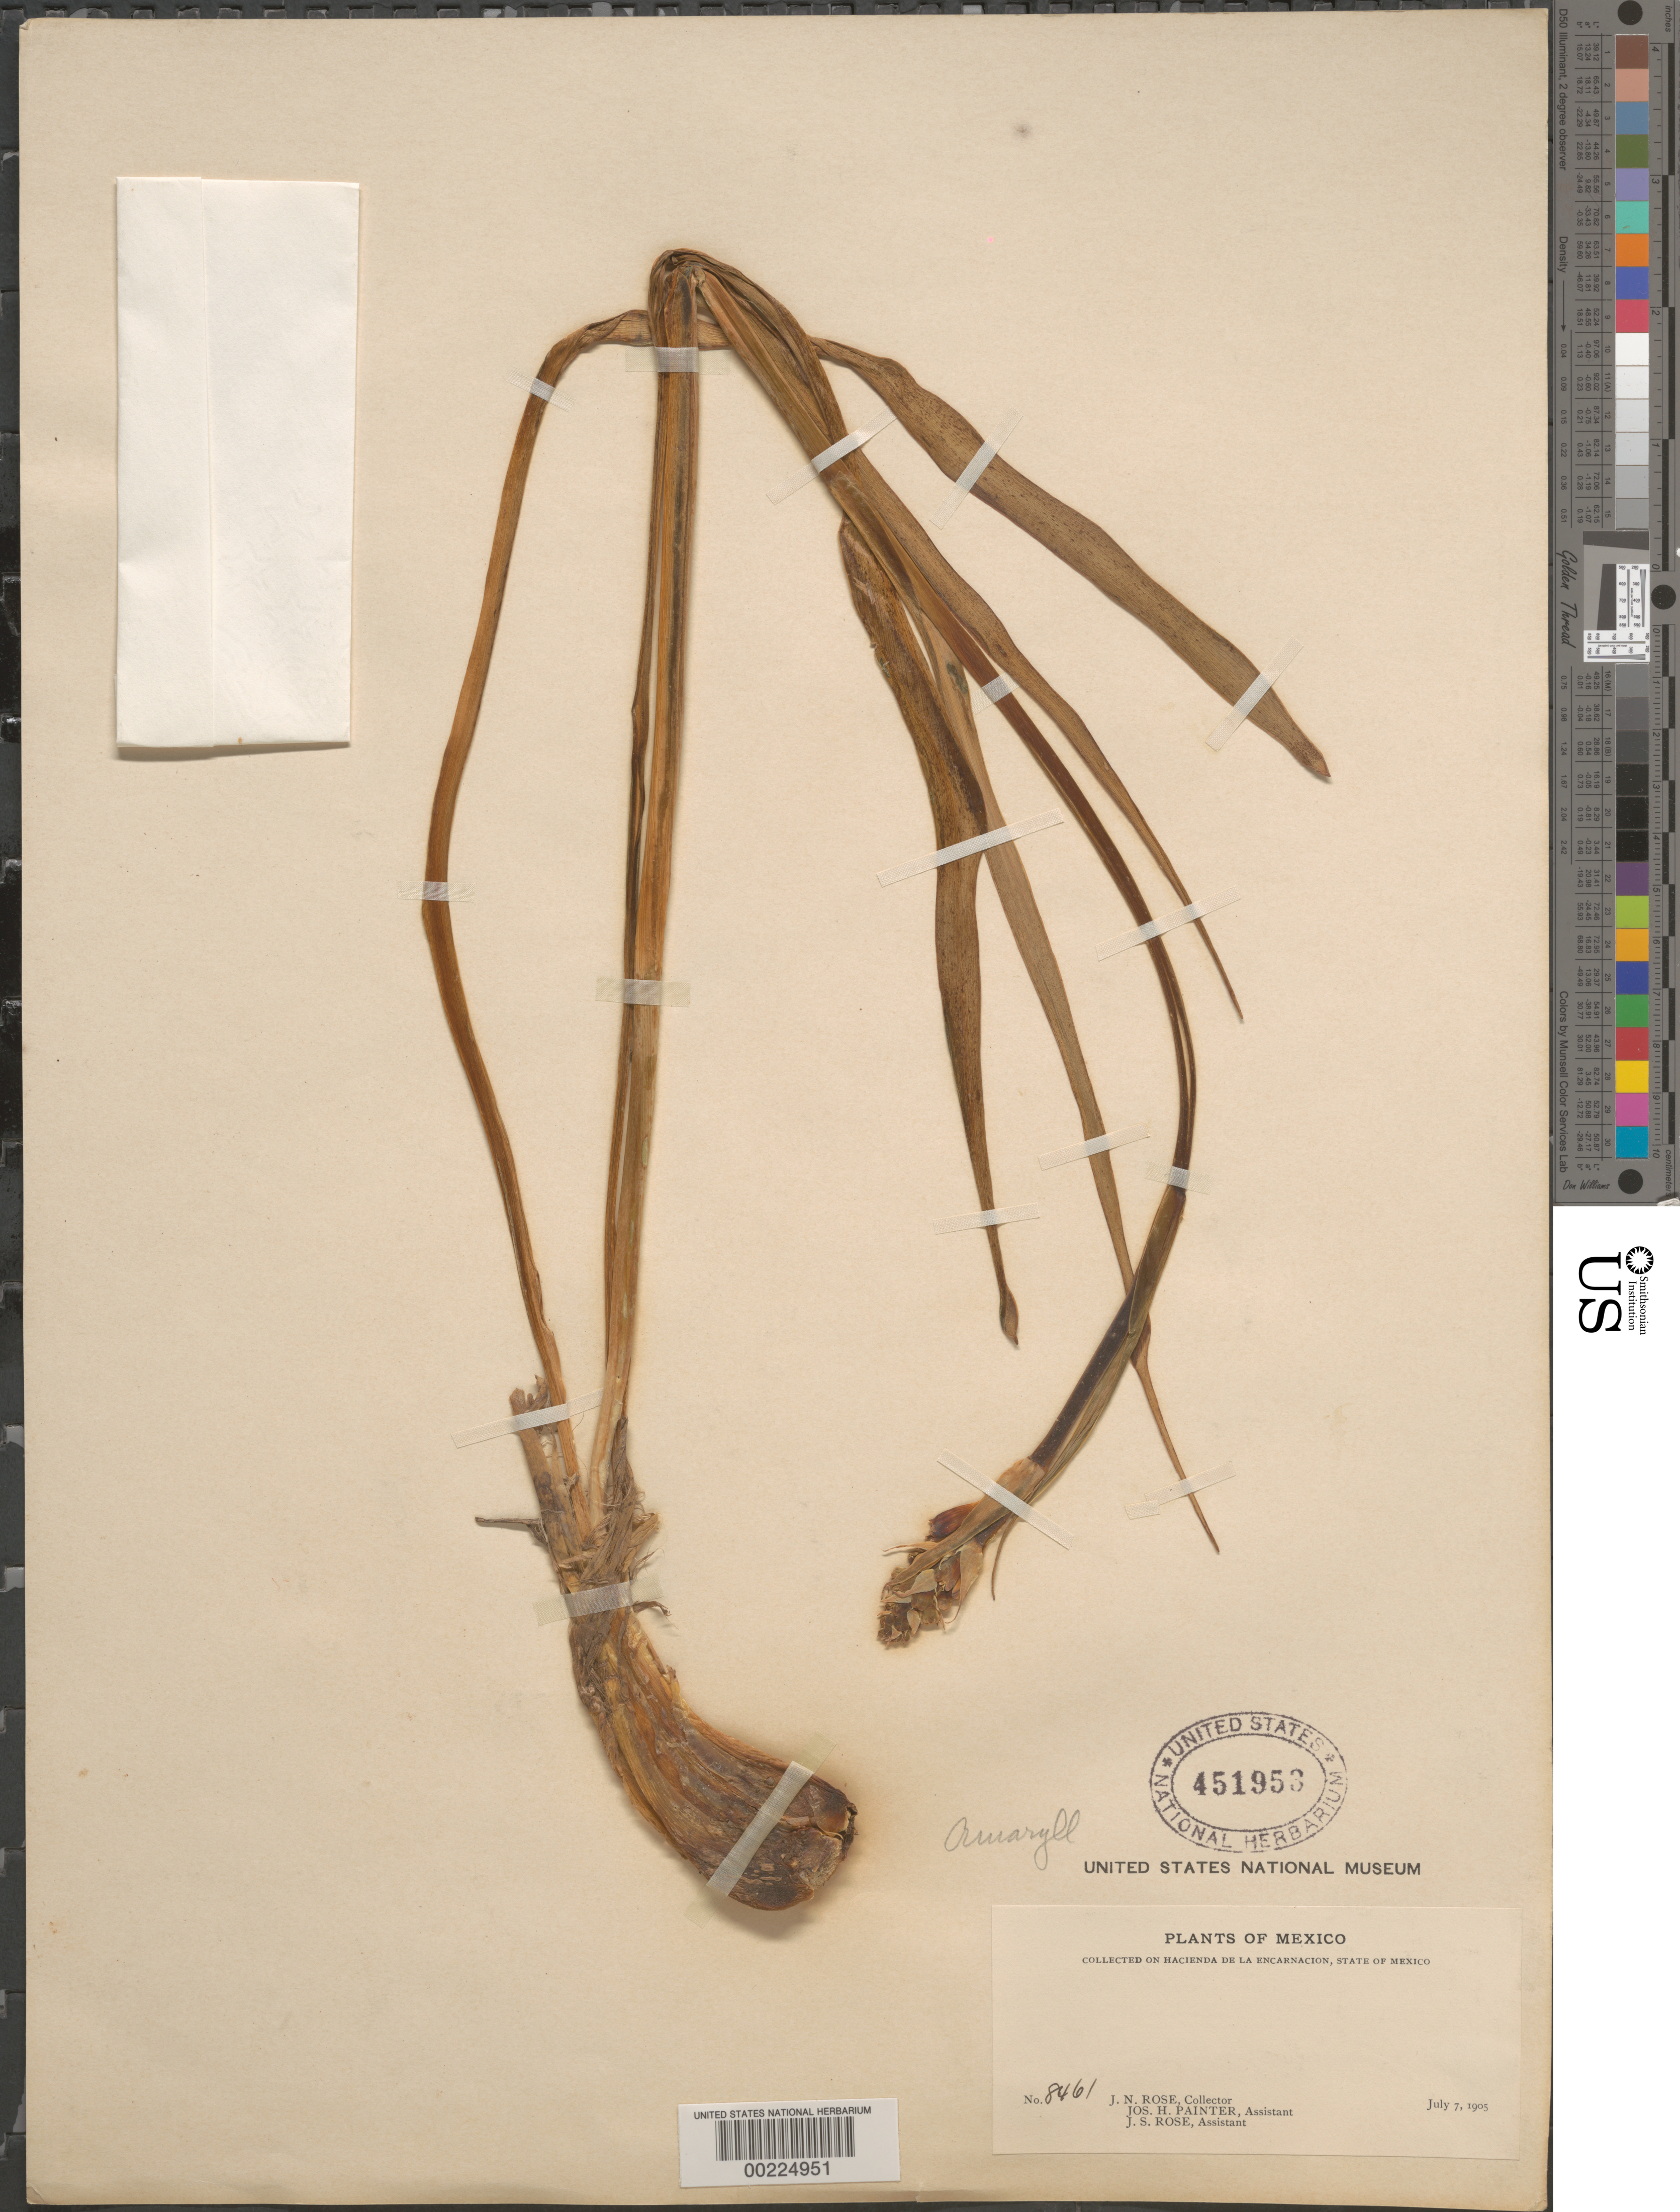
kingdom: Plantae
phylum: Tracheophyta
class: Liliopsida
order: Asparagales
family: Amaryllidaceae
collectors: J. N. Rose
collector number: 8461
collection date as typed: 07 Jul 1905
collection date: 1905-07-07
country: Mexico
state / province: México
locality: Hacienda de la Encarnacaion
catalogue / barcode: US 451953